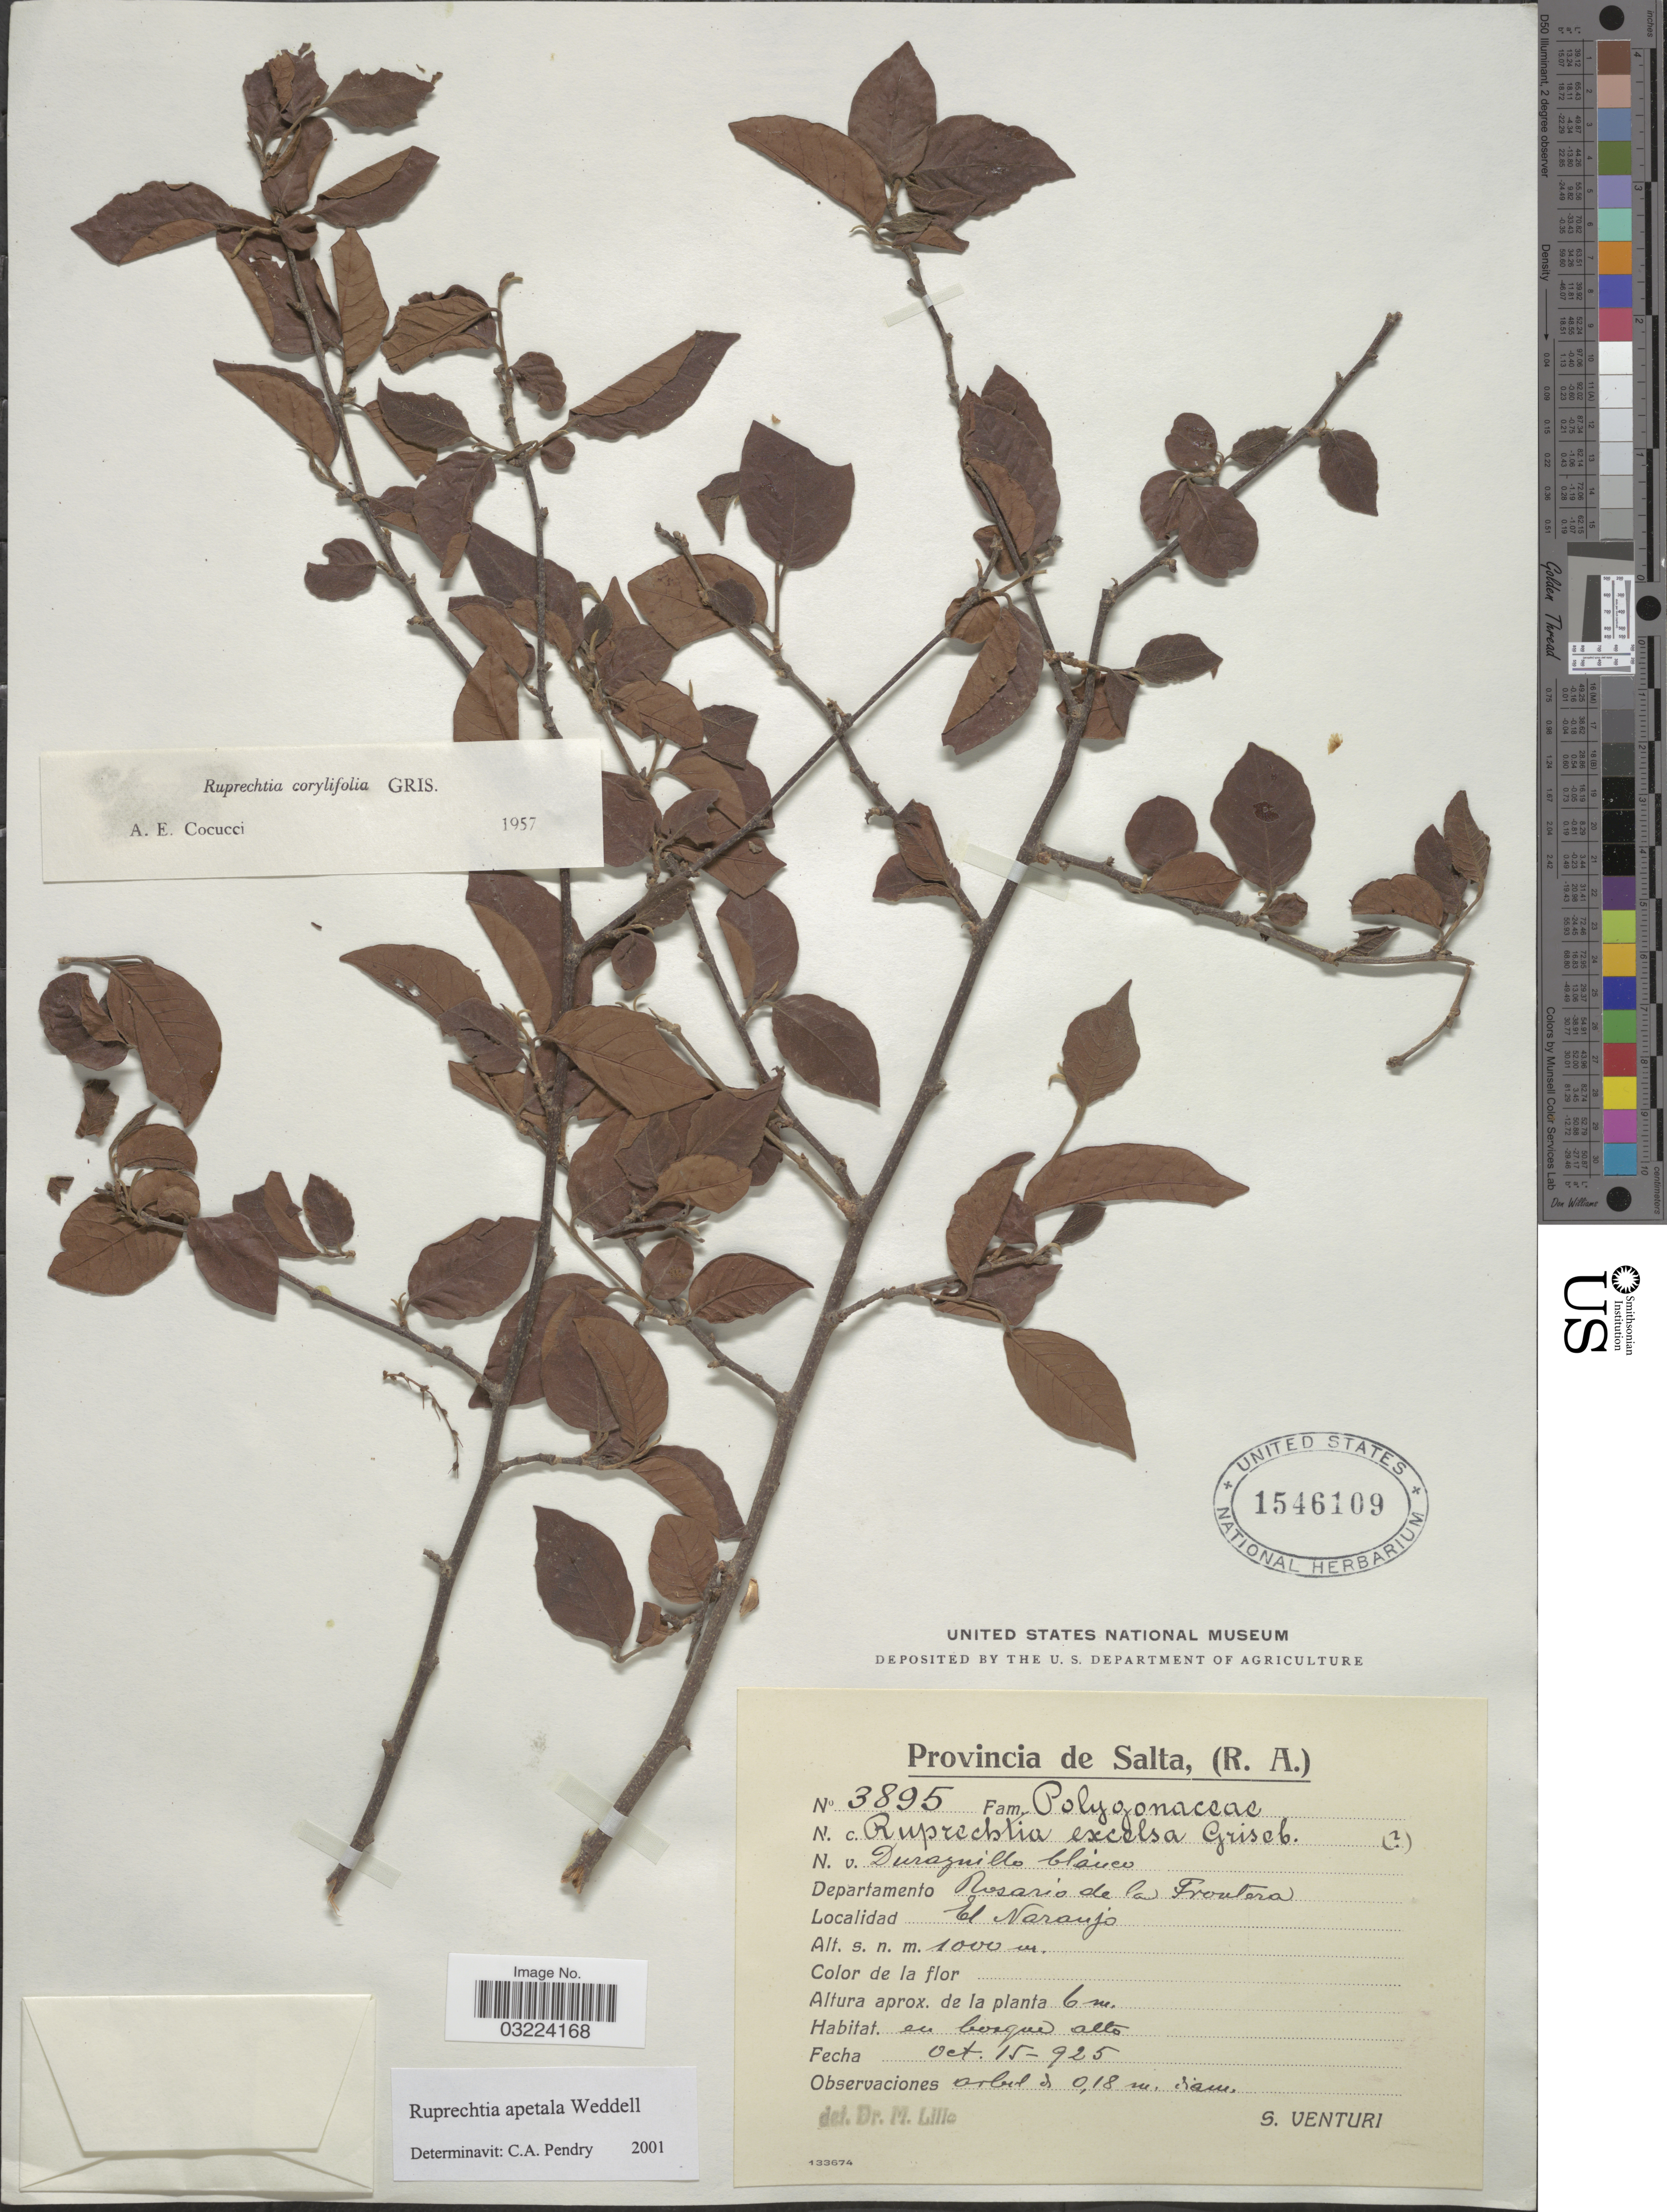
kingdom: Plantae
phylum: Tracheophyta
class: Magnoliopsida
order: Caryophyllales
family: Polygonaceae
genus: Ruprechtia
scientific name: Ruprechtia apetala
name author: Wedd.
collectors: S. Venturi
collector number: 3895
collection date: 1925-10-15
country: Argentina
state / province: Salta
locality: Departamento Rosario de La Frontera, El Naranjo.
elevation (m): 1000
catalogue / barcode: US 1546109